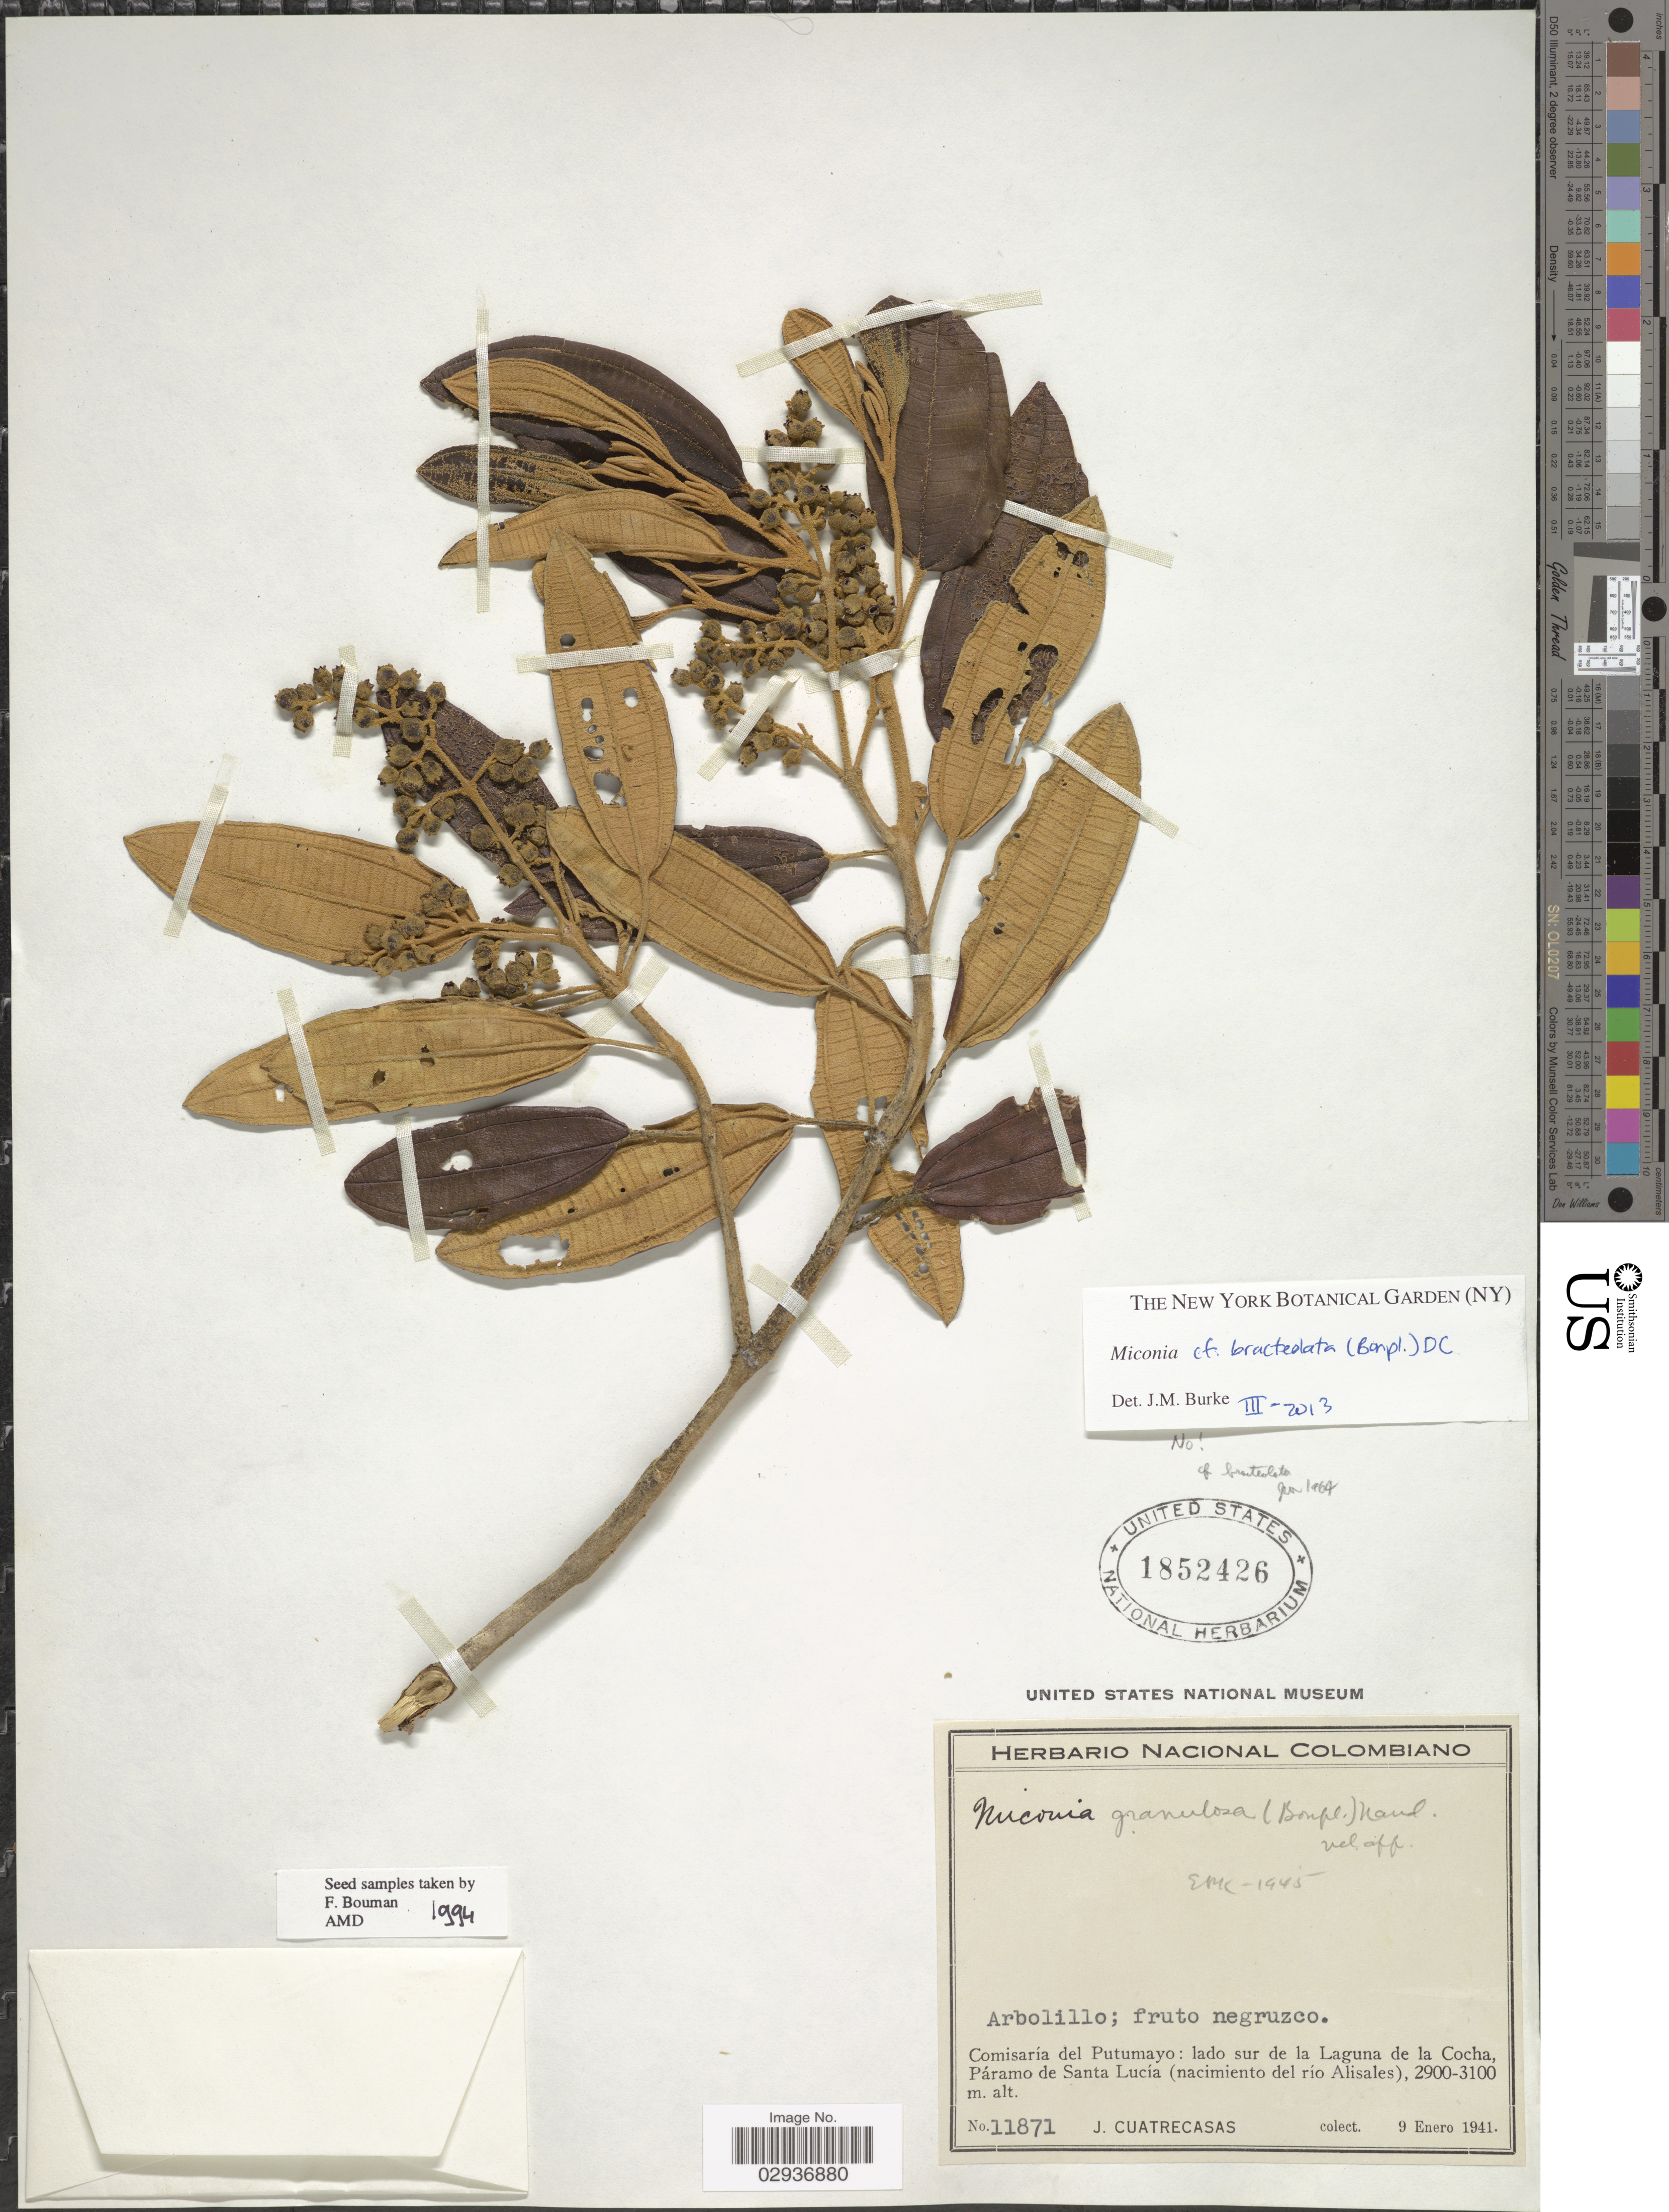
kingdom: Plantae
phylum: Tracheophyta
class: Magnoliopsida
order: Myrtales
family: Melastomataceae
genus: Miconia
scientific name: Miconia bracteolata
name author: (Bonpl.) DC.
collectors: J. Cuatrecasas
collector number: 11871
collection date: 1941-01-09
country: Colombia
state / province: Putumayo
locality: Comisaría del Putumayo: lado sur de la Laguna de la Cocha, Páramo de Santa Lucía (nacimiento del río Alisales).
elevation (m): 2900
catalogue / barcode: US 1852426